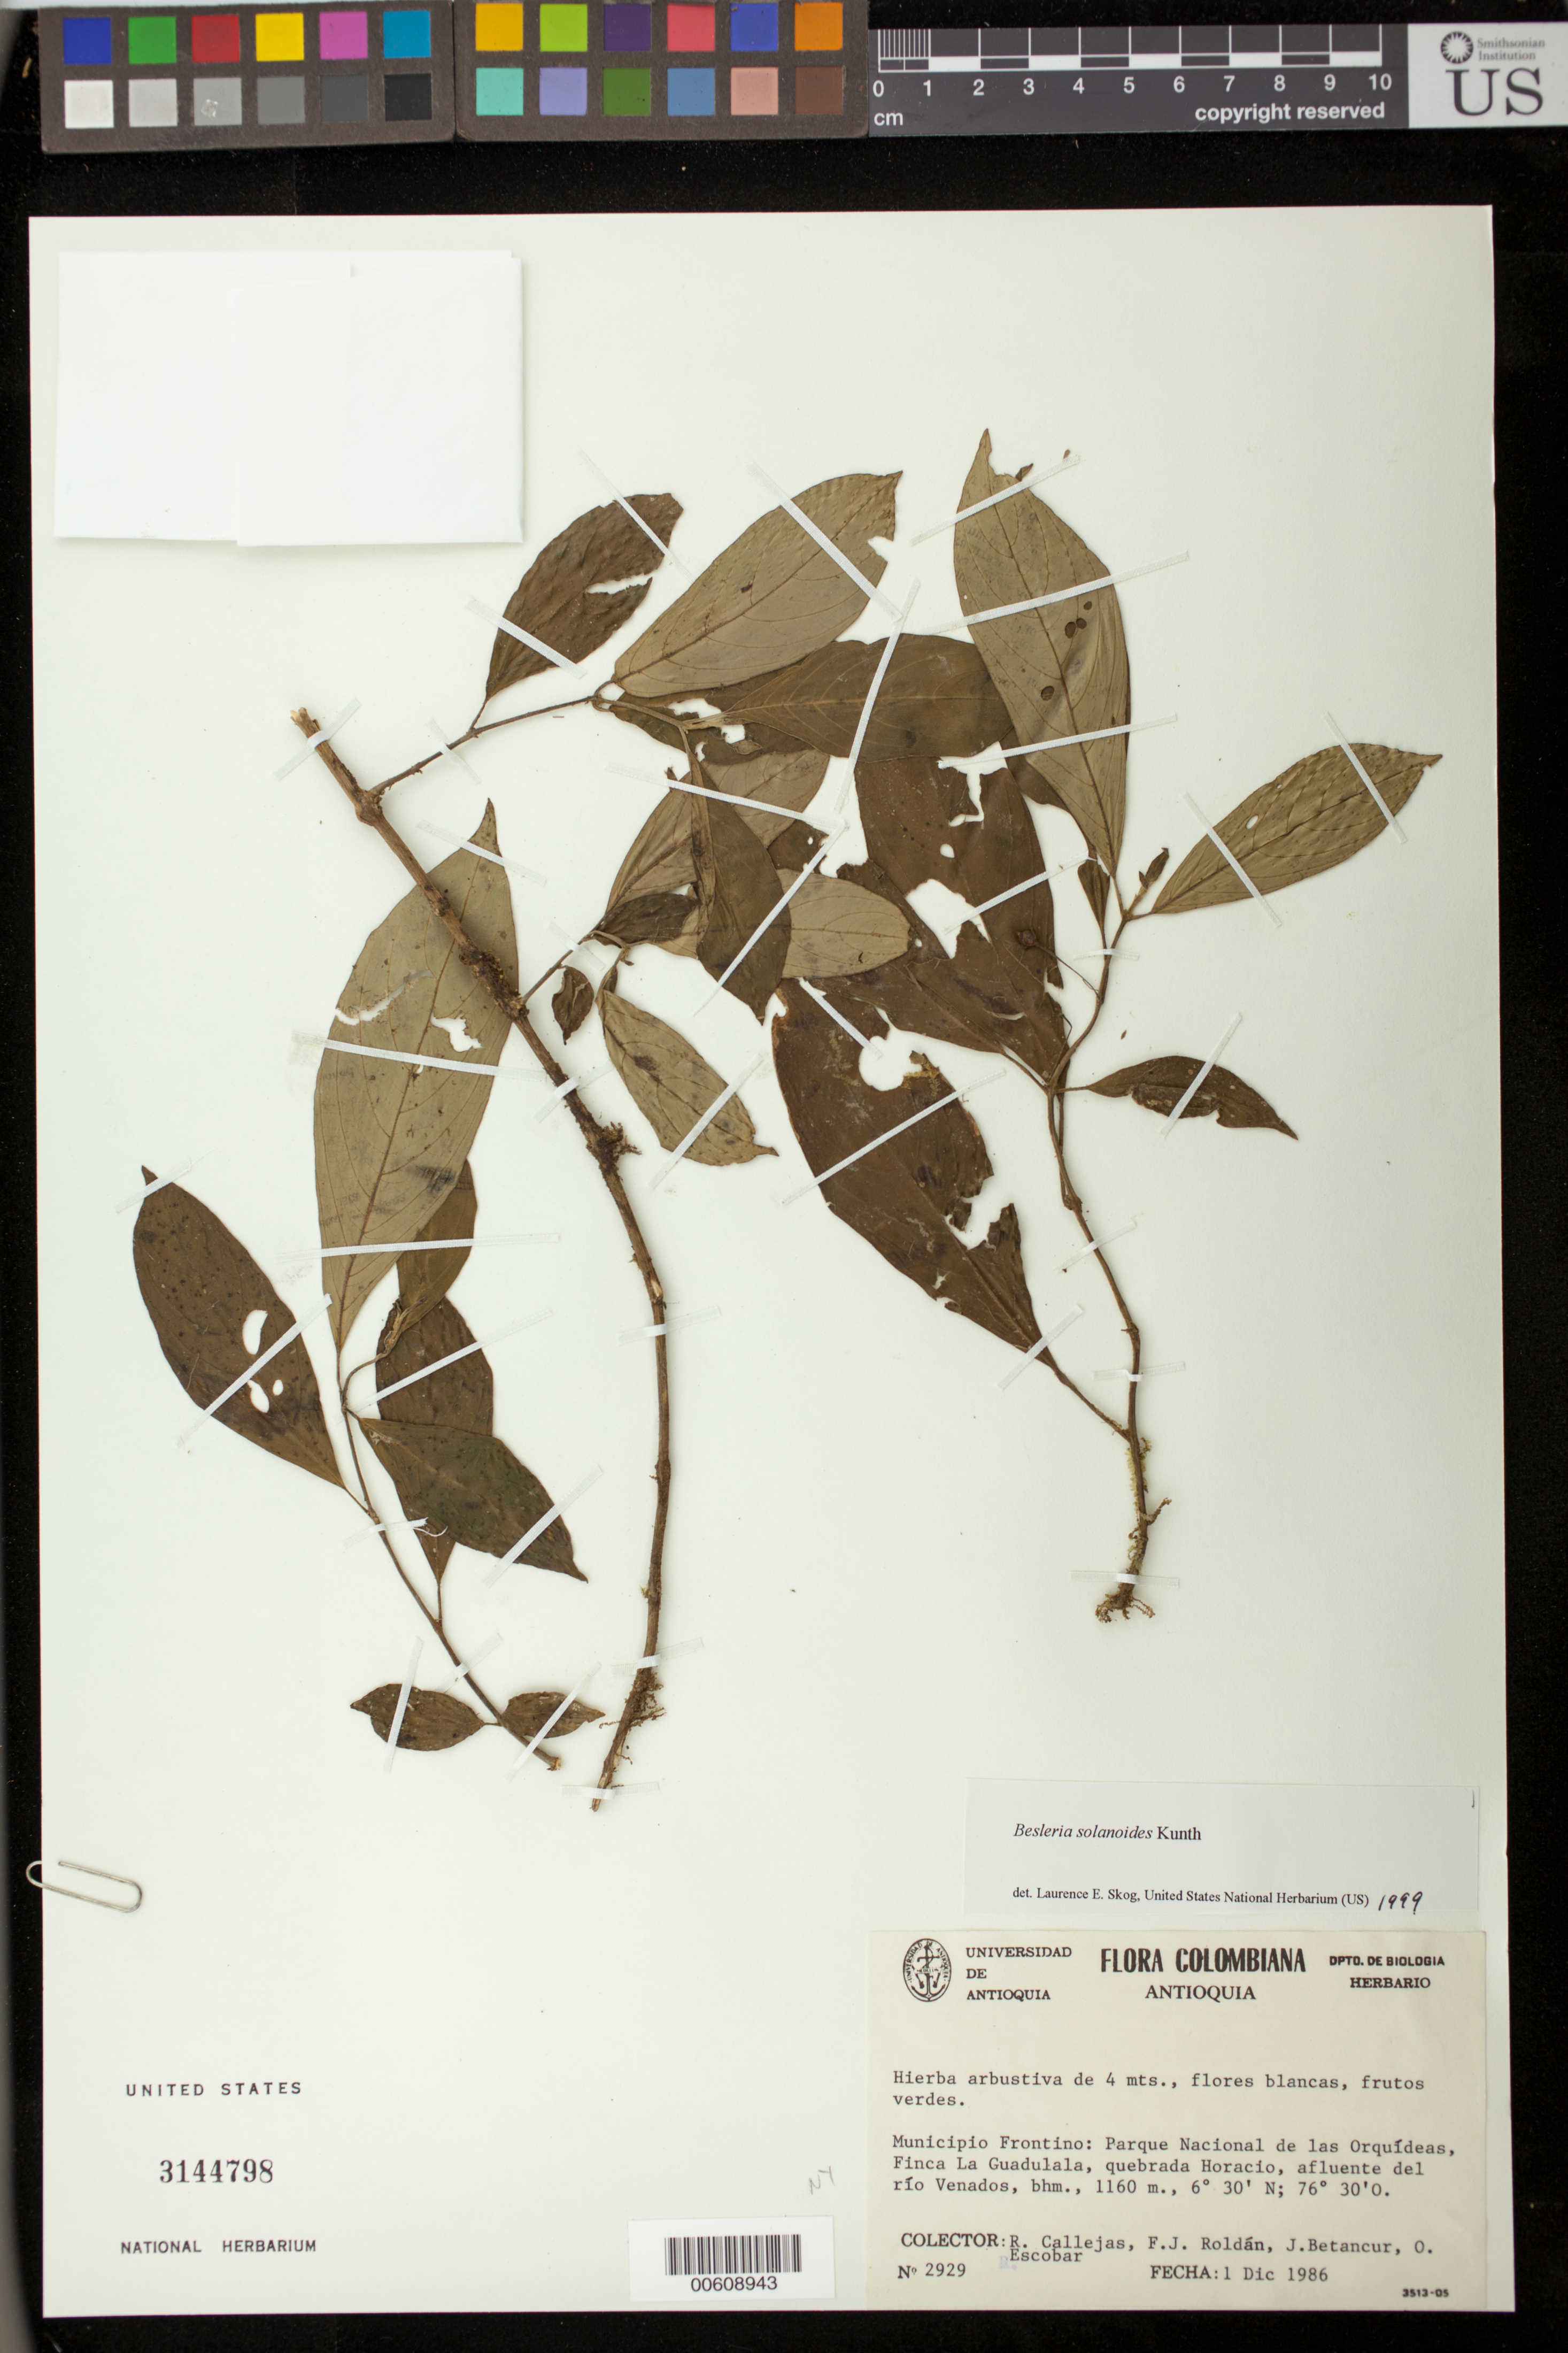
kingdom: Plantae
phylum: Tracheophyta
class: Magnoliopsida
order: Lamiales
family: Gesneriaceae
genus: Besleria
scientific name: Besleria solanoides var. solanoides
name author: Kunth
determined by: Skog, Laurence E.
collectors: R. Callejas, F. J. Roldán, J. C. Betancur & O. D. Escobar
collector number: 2929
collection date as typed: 01 Dec 1986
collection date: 1986-12-01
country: Colombia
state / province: Antioquia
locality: Mpio. Frontino: Parque Nacional de las Orquídeas, Finca La Guadulala, quebrada Horacio, afluente del río Venados, bhm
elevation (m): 1160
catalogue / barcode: US 3144798